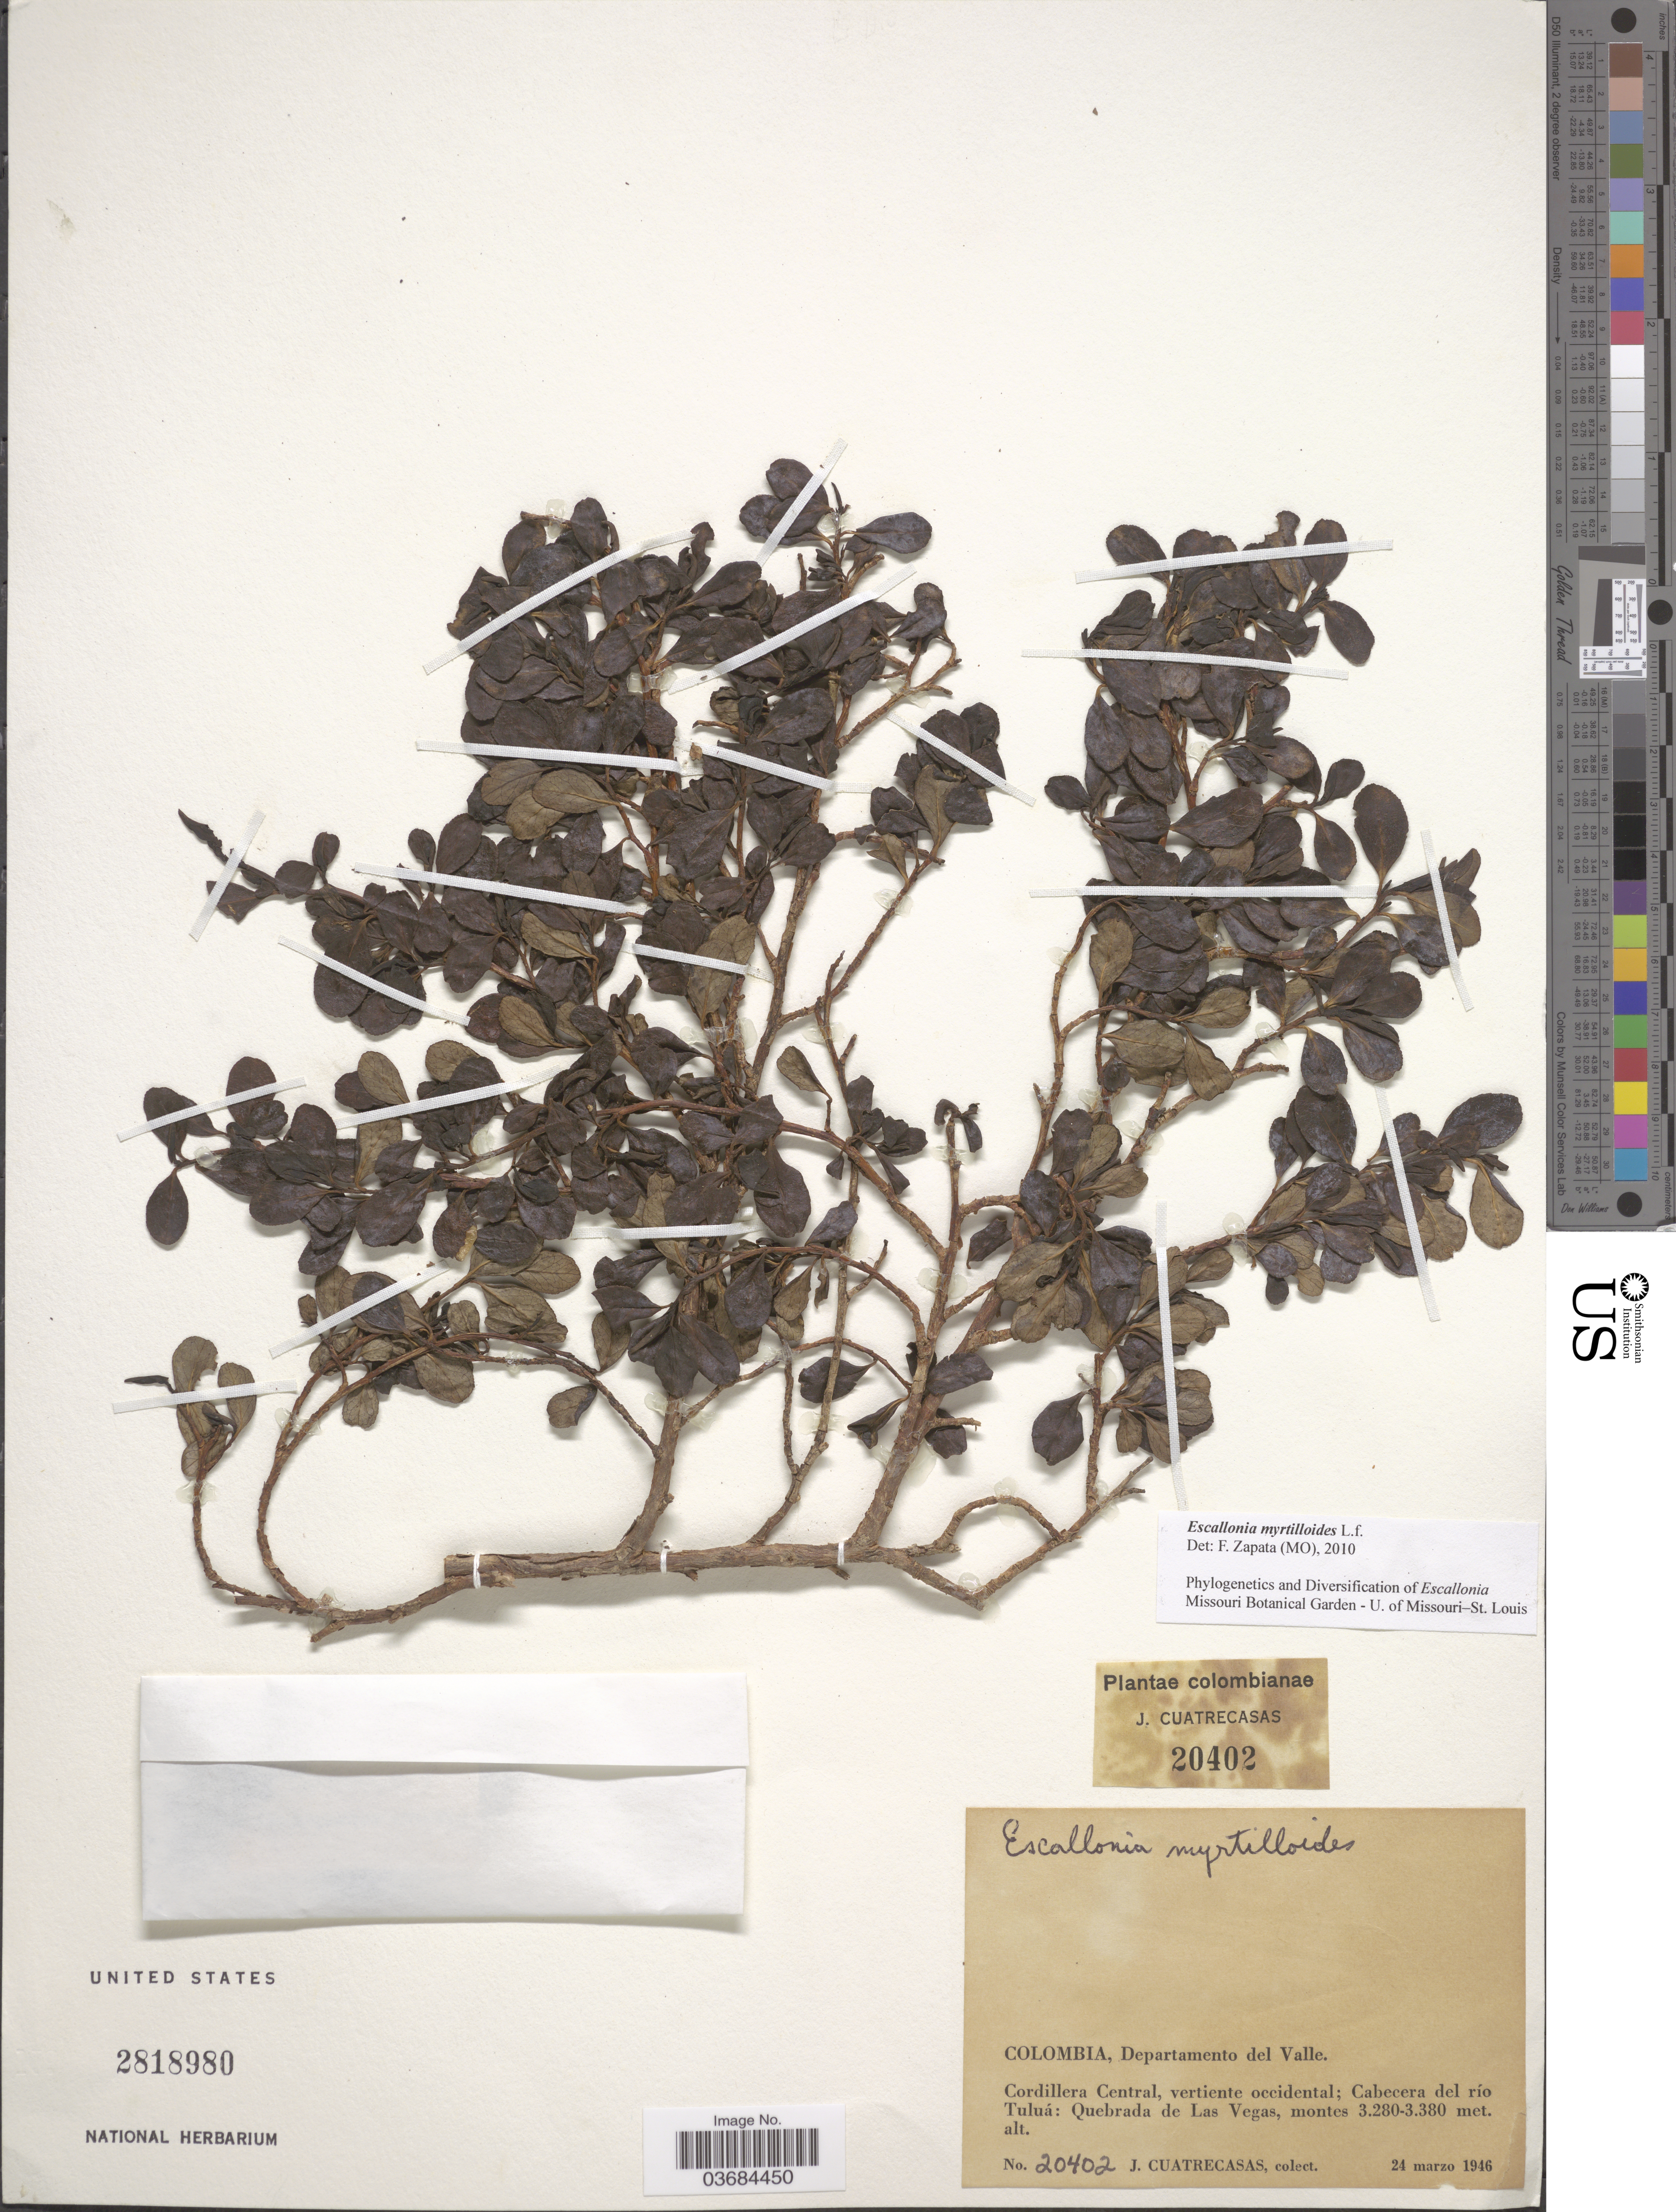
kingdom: Plantae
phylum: Tracheophyta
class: Magnoliopsida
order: Escalloniales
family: Escalloniaceae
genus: Escallonia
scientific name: Escallonia myrtilloides var. myrtilloides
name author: L. f.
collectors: J. Cuatrecasas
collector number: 20402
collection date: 1946-03-24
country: Colombia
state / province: Valle del Cauca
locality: Departamento del Valle. Cordillera Central, vertiente occidental; Cabeceras del río Tuluá; Quebrada de Las Vegas.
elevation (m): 3280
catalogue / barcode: US 2818980